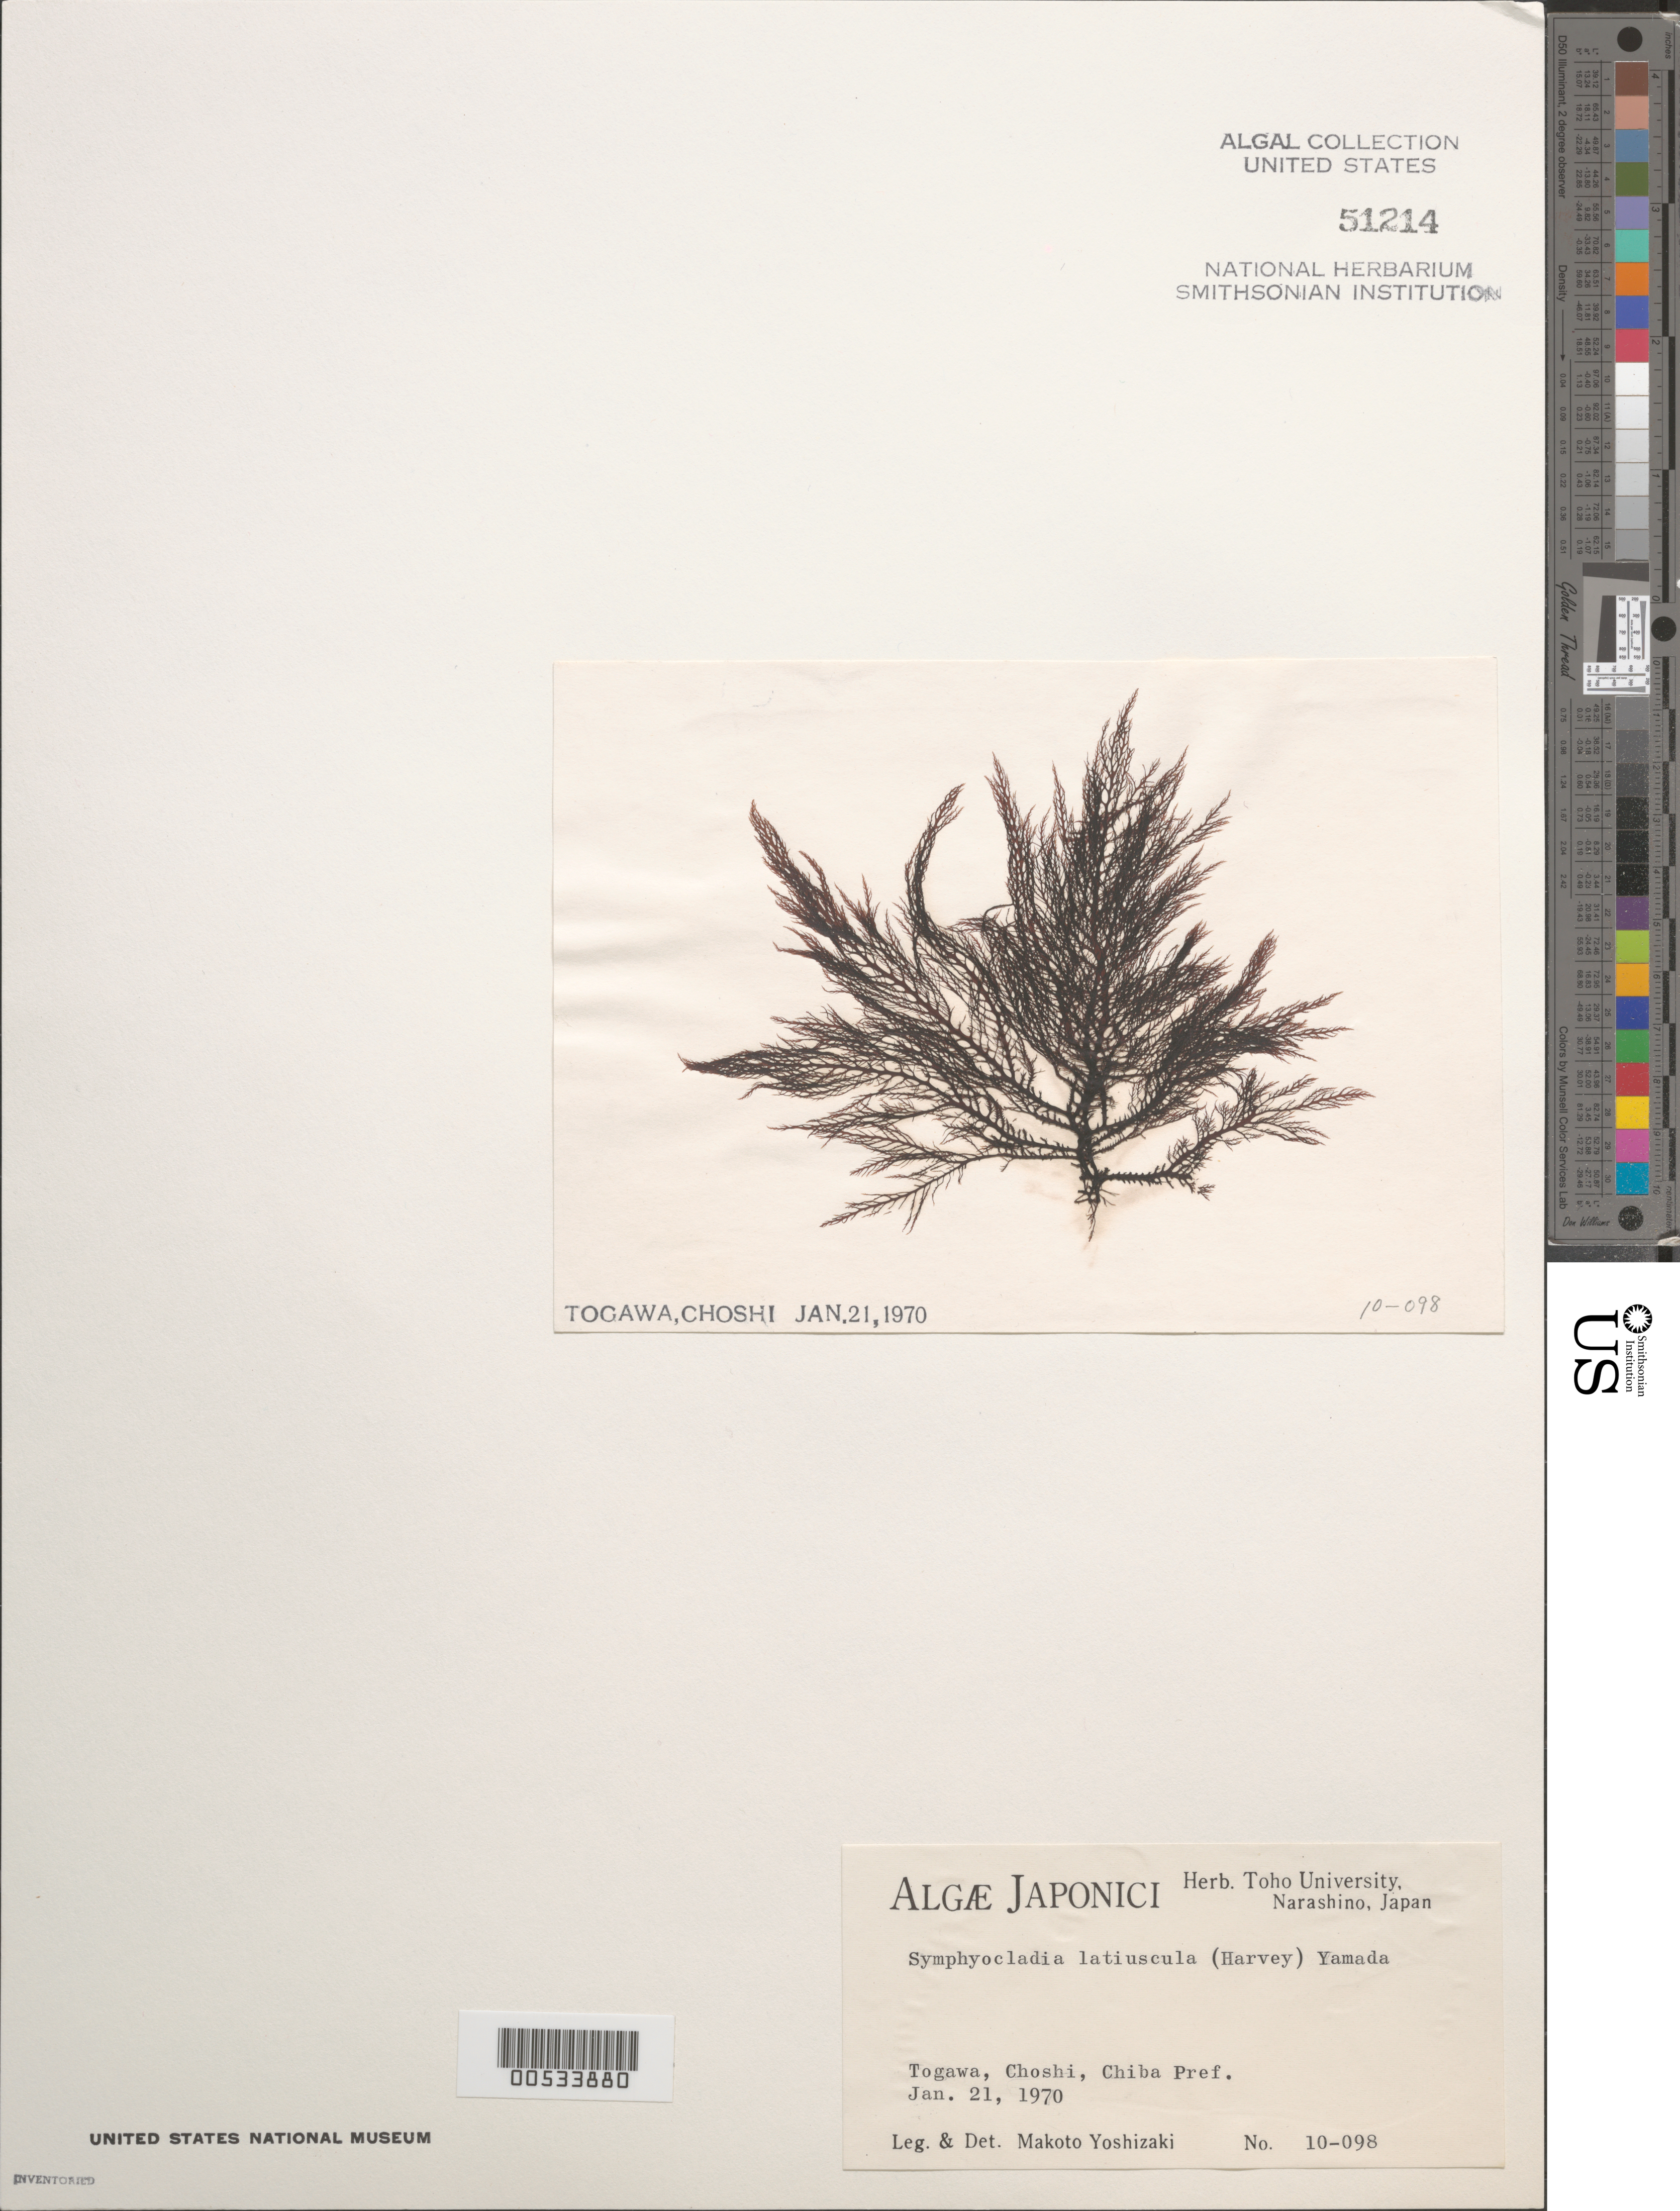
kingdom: Plantae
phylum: Rhodophyta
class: Florideophyceae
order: Ceramiales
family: Rhodomelaceae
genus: Symphyocladia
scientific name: Symphyocladia latiuscula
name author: (Harv.) Yamada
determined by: Yoshizaki, M.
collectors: M. Yoshizaki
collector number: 10-098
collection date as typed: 21 Jan 1970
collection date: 1970-01-21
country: Japan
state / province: Tiba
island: Honshu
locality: Togawa, Choshi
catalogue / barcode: US 51214